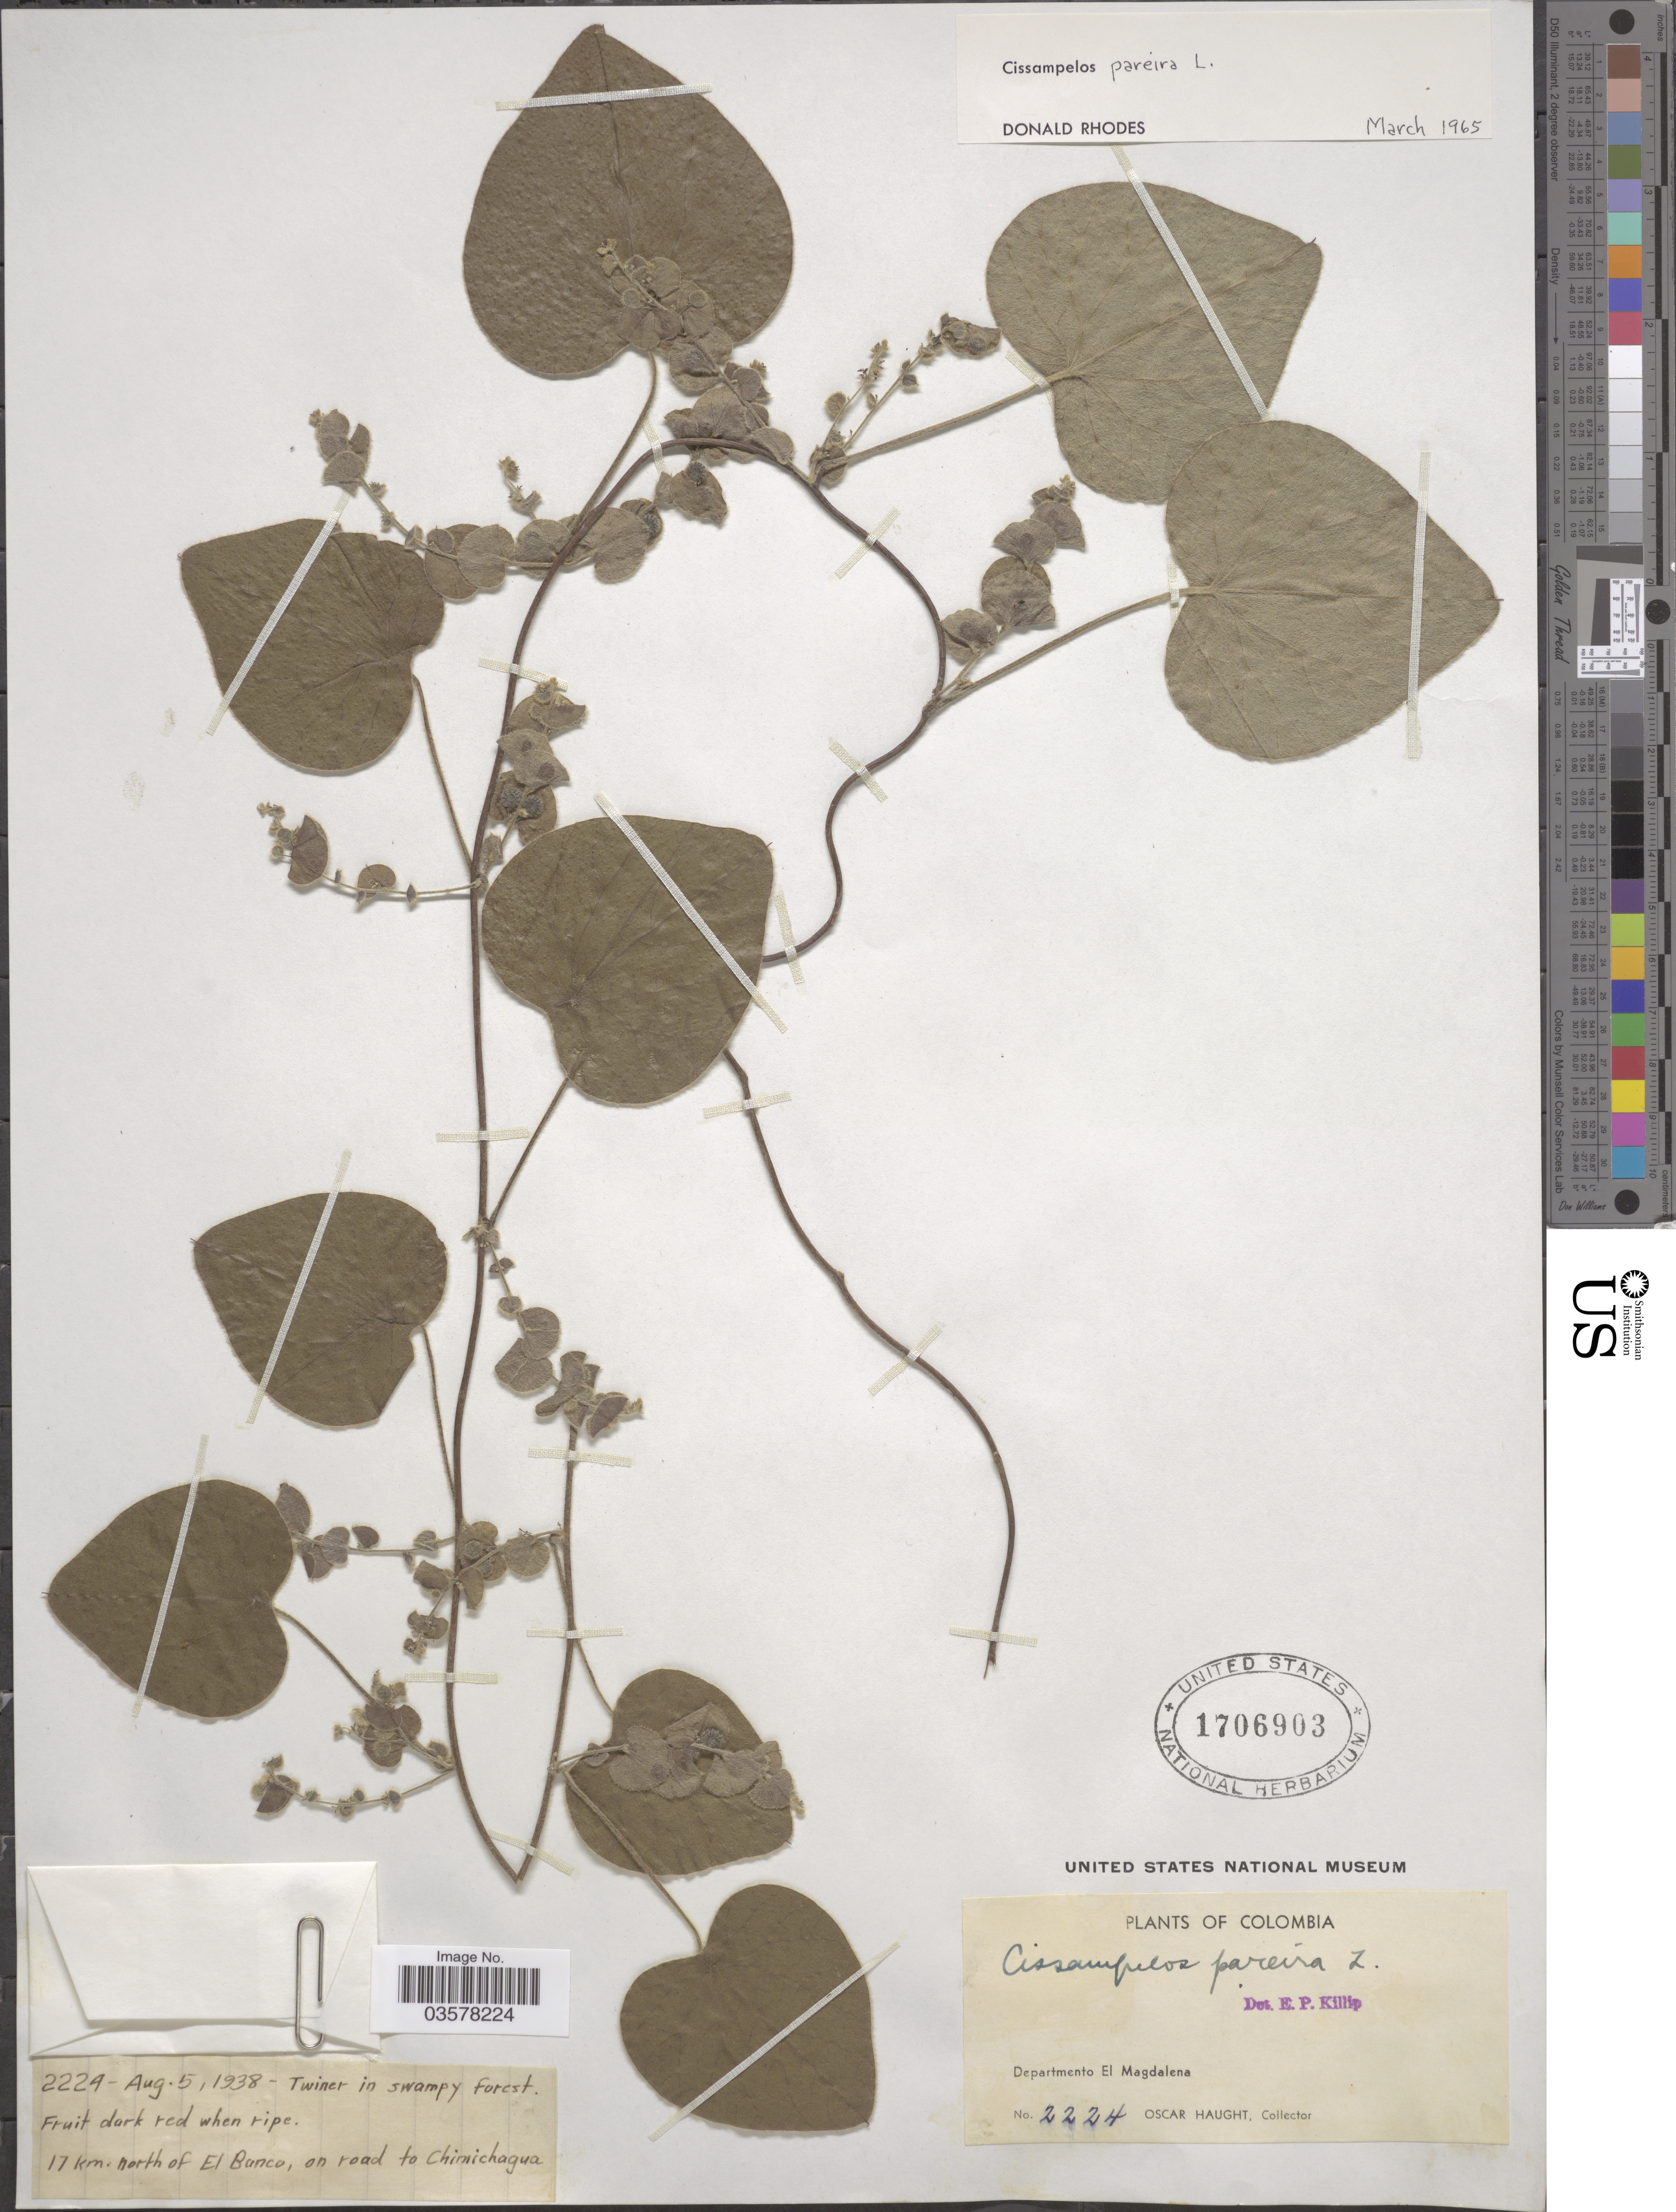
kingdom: Plantae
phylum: Tracheophyta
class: Magnoliopsida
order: Ranunculales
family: Menispermaceae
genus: Cissampelos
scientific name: Cissampelos pareira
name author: L.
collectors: O. Haught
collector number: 2224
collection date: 1938-08-05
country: Colombia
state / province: Magdalena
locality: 17 km. north of El Banco, on road to Chimichagua, Departmento El Magdalena.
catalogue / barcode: US 1706903